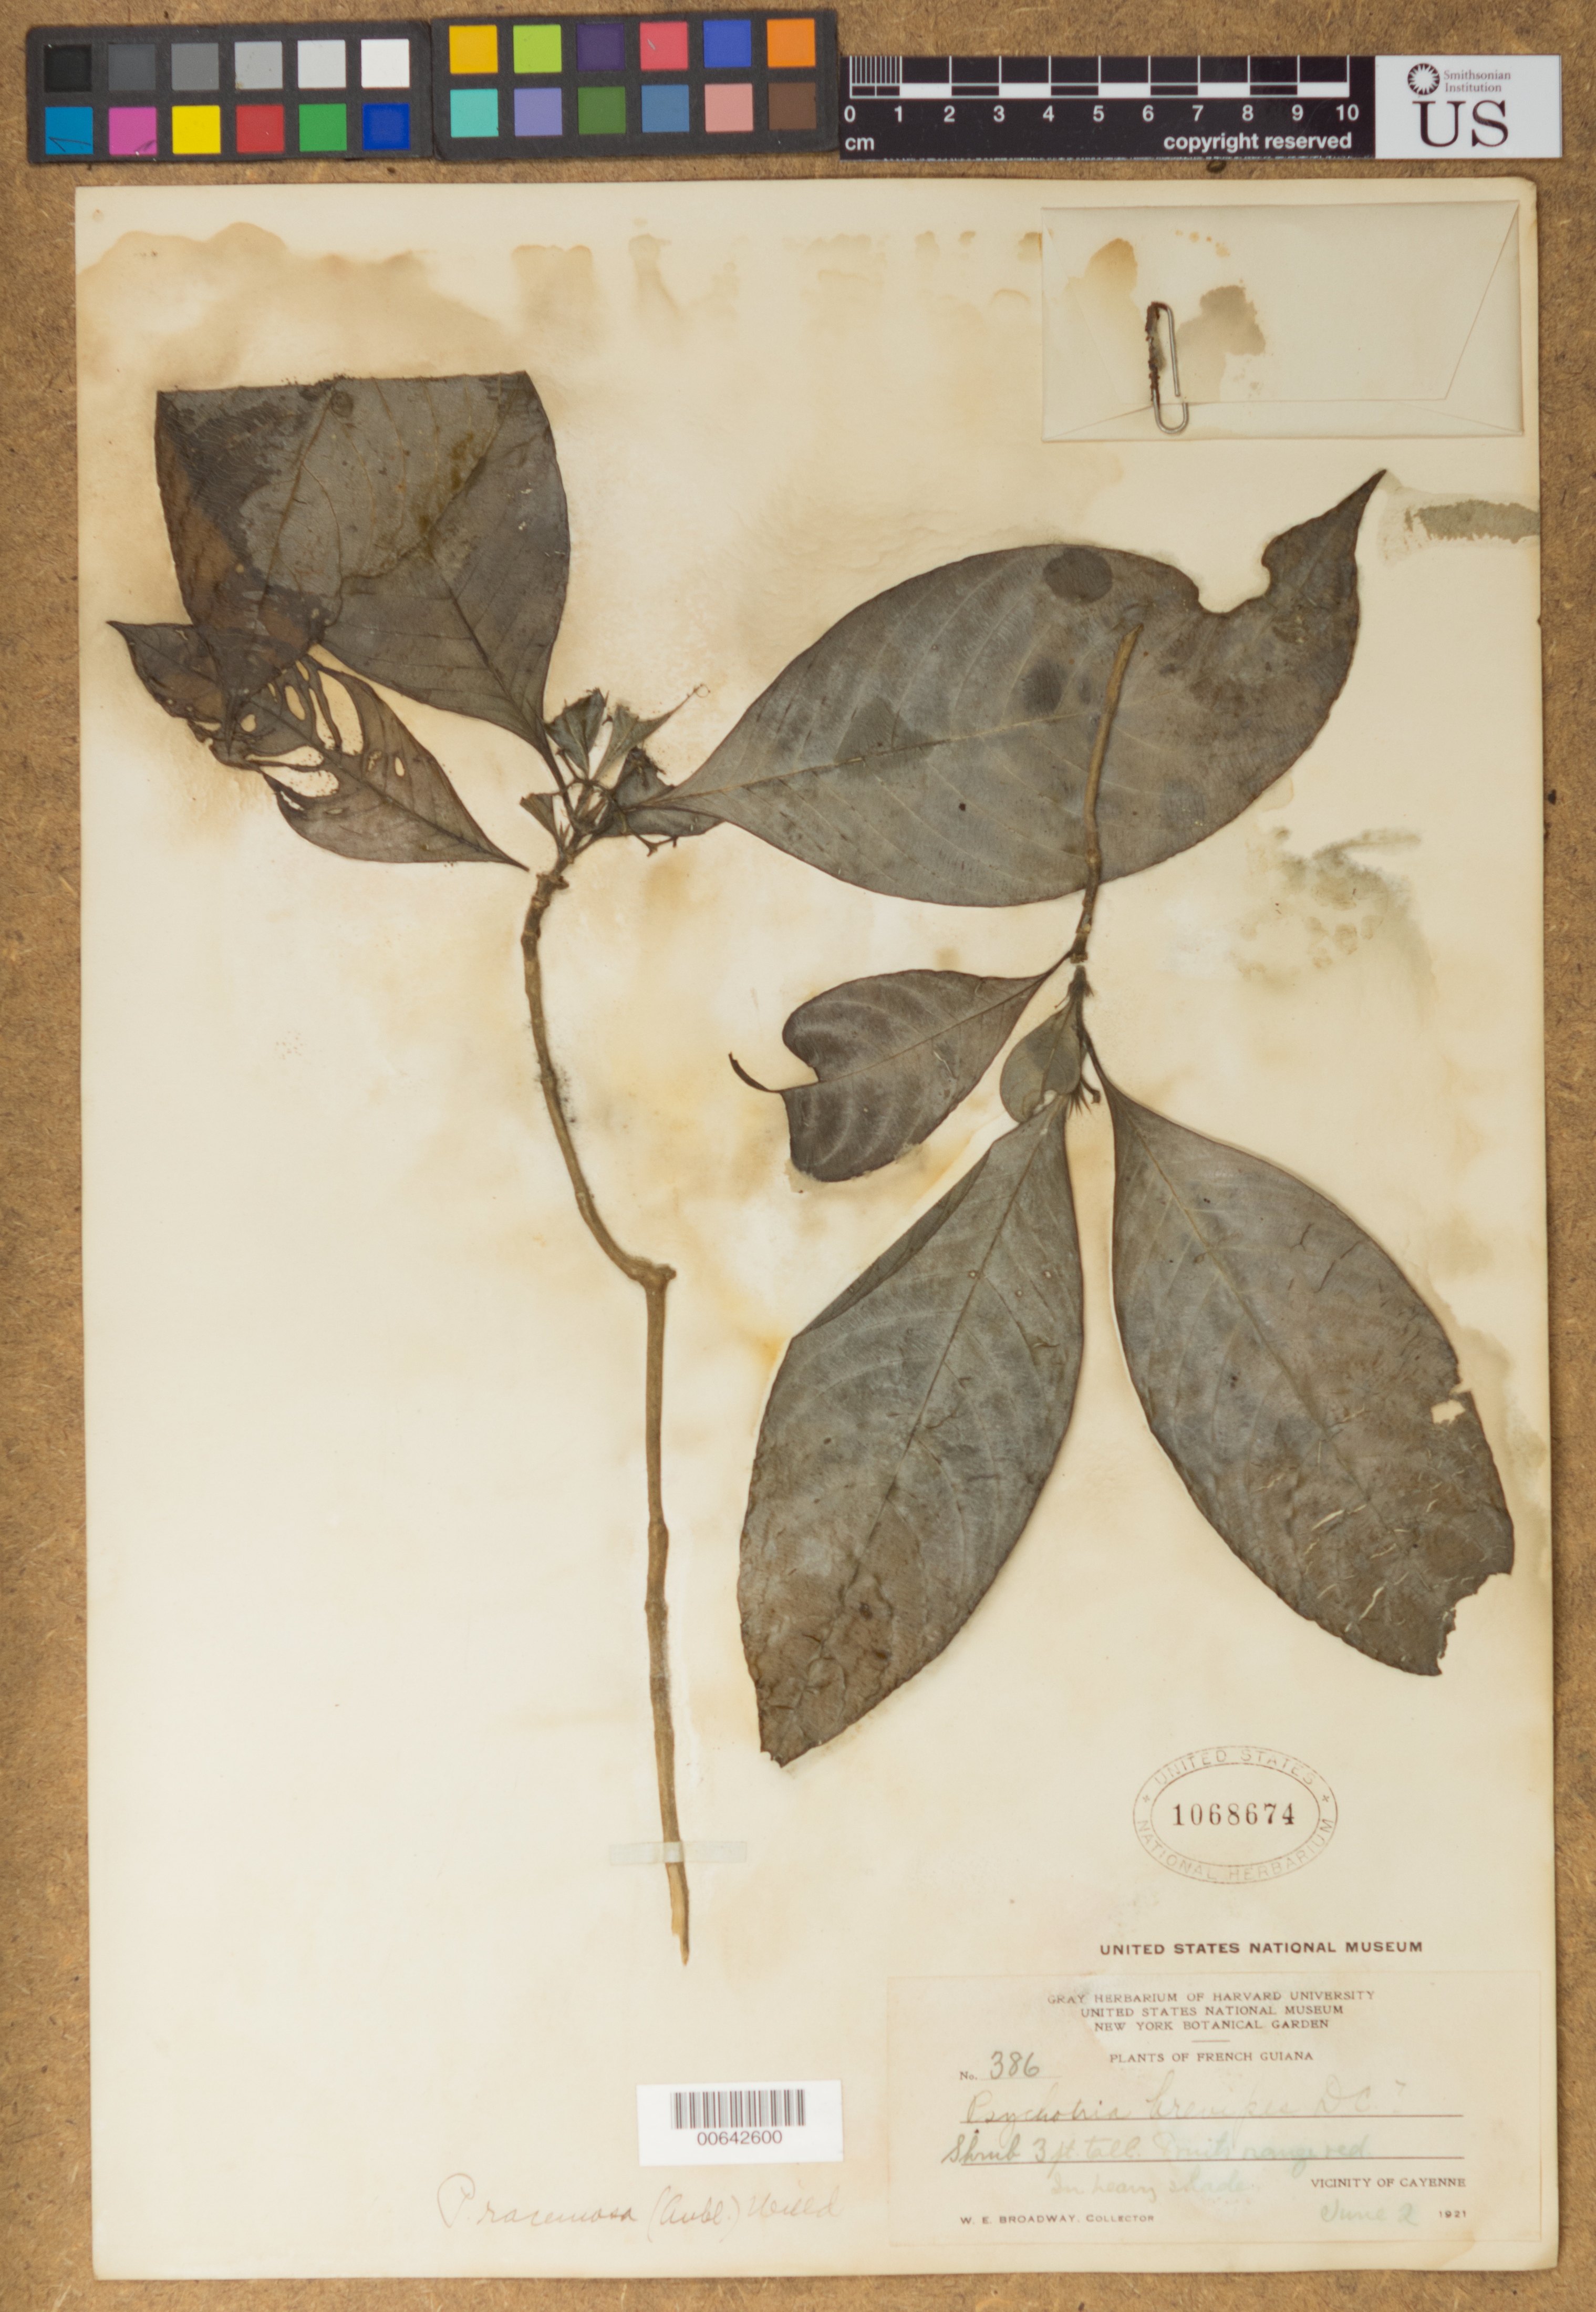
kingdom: Plantae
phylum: Tracheophyta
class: Magnoliopsida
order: Gentianales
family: Rubiaceae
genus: Psychotria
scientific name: Psychotria racemosa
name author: Rich.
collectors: W. E. Broadway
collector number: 386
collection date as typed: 2-Jun-21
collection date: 1921-06-02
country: French Guiana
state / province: Cayenne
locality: Cayenne, vic.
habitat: Heavy shade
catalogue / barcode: US 1068674